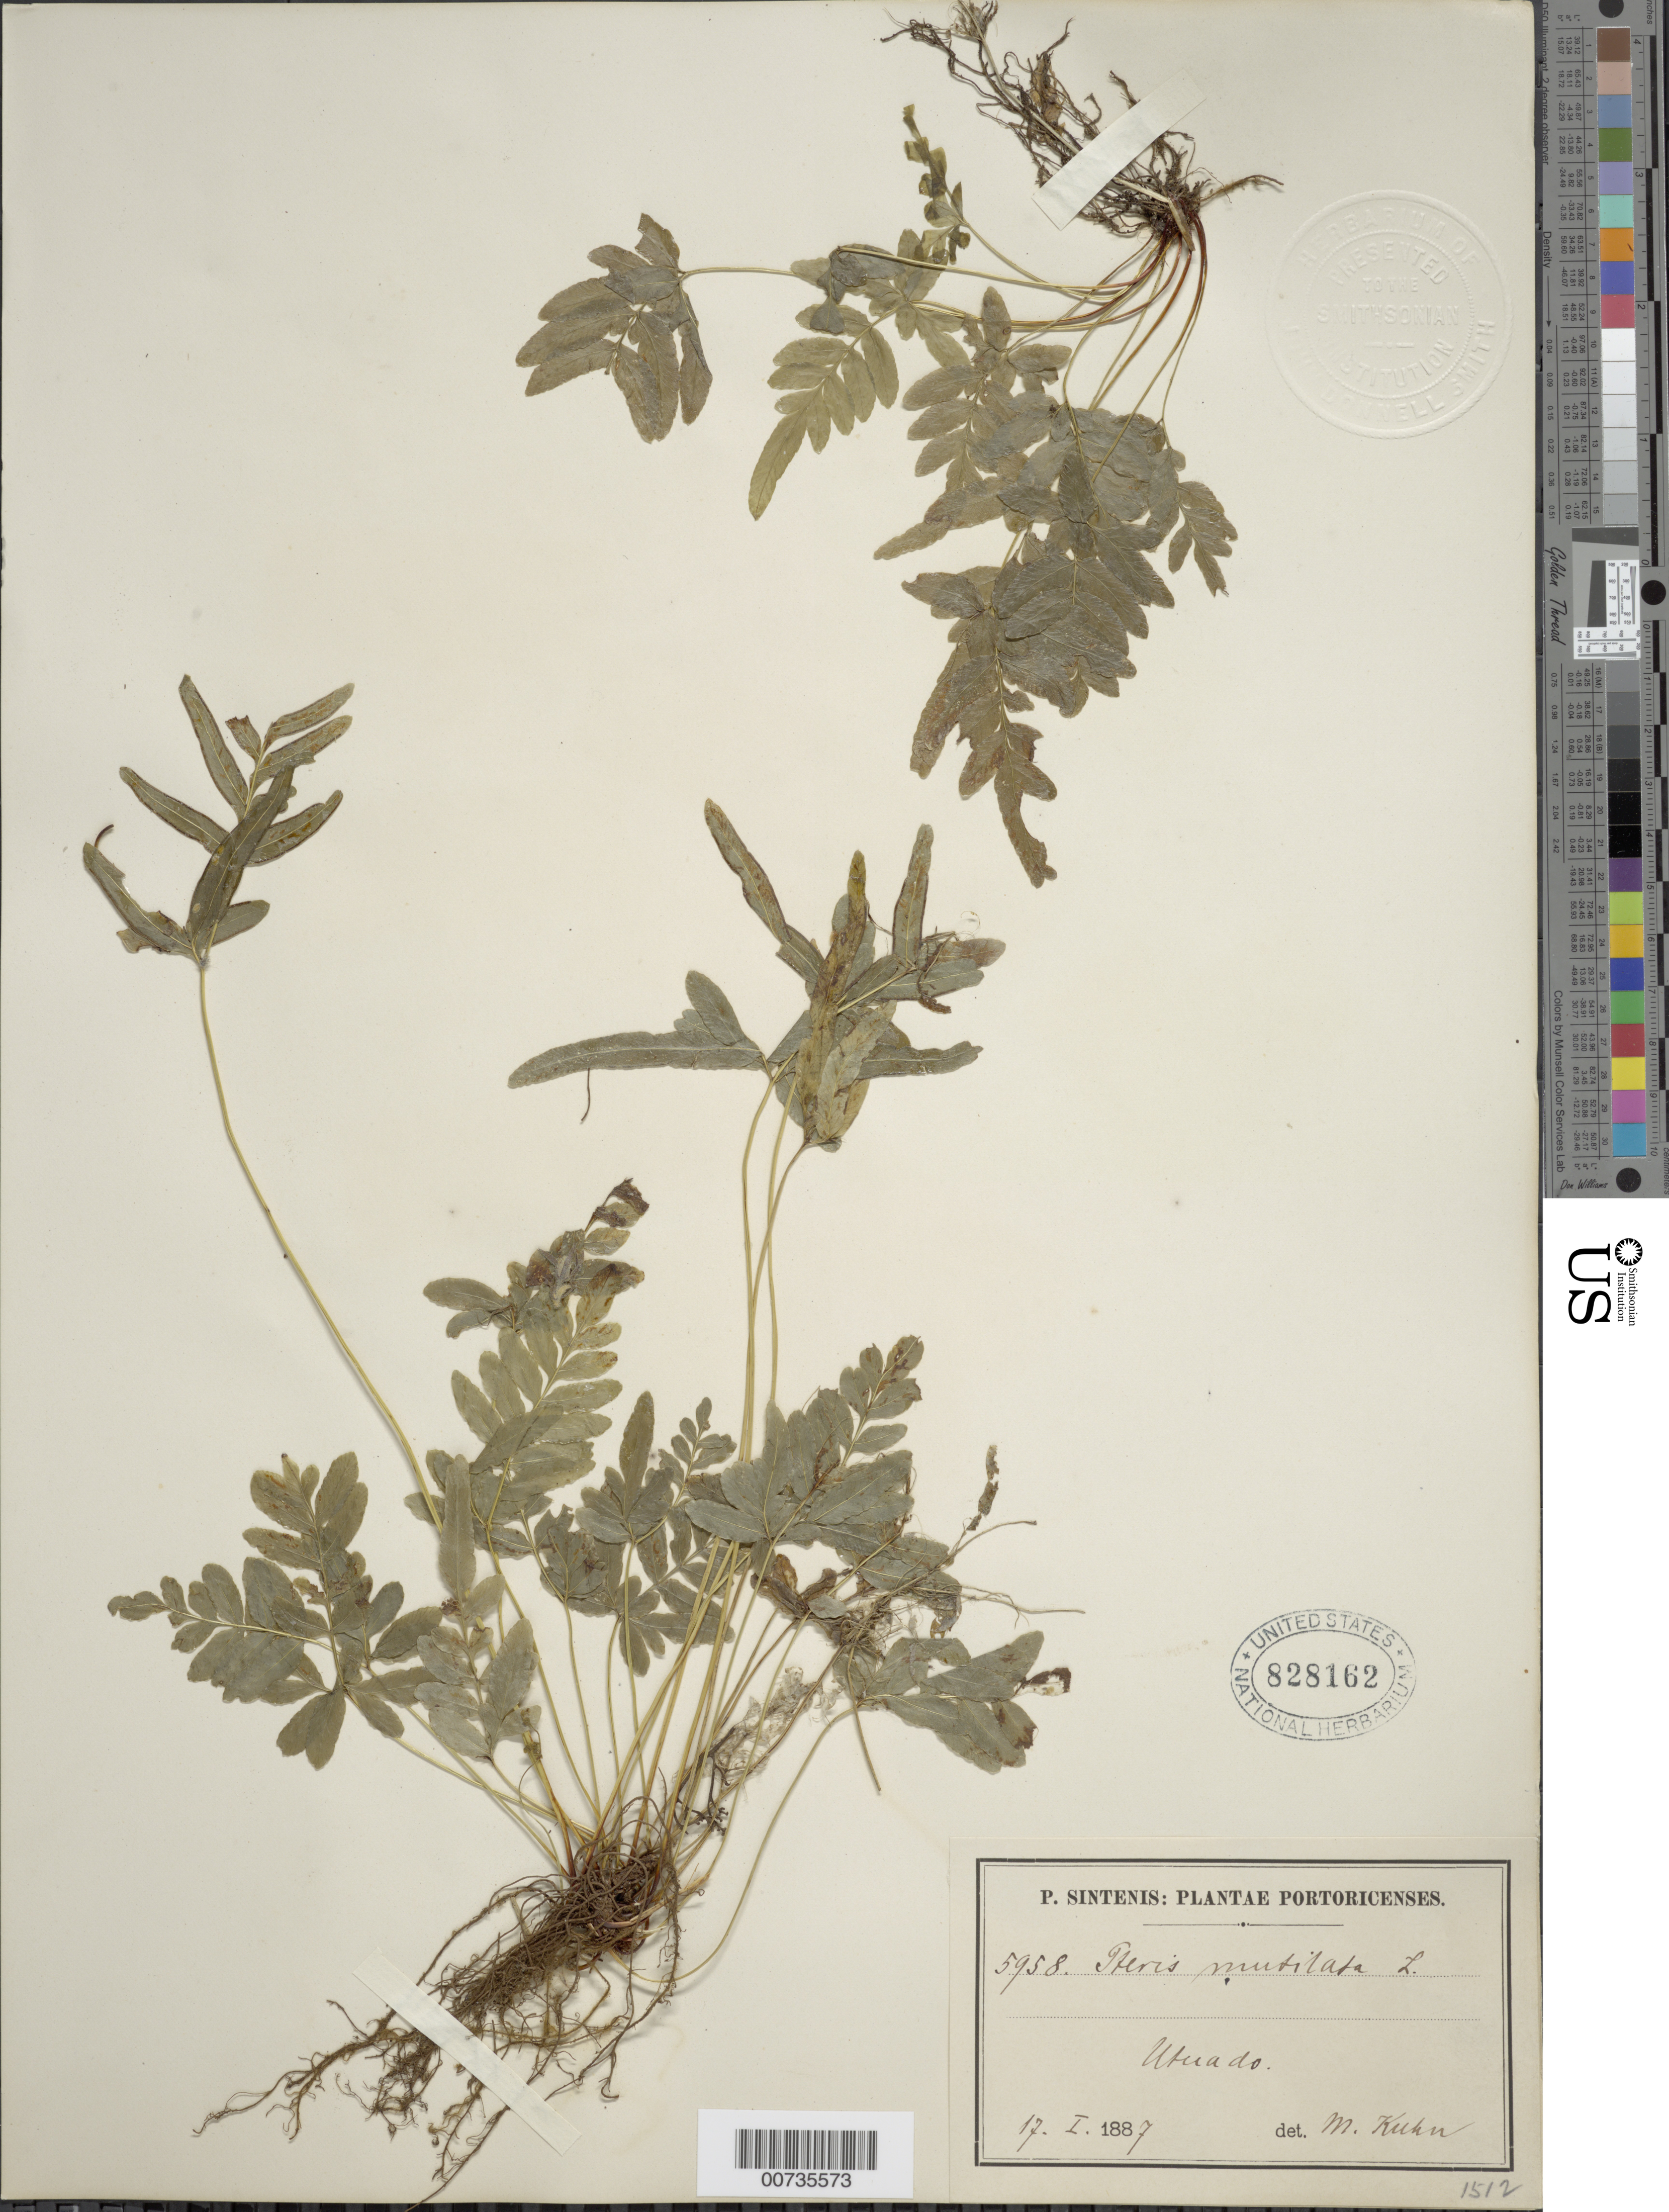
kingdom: Plantae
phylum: Tracheophyta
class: Polypodiopsida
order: Polypodiales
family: Pteridaceae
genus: Pteris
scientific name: Pteris mutilata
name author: L.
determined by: Kuhn, D. M.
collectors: P. Sintenis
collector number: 5958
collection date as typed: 17 Jan 1887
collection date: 1887-01-17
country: Puerto Rico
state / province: Utuado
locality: Utuado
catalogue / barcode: US 828162